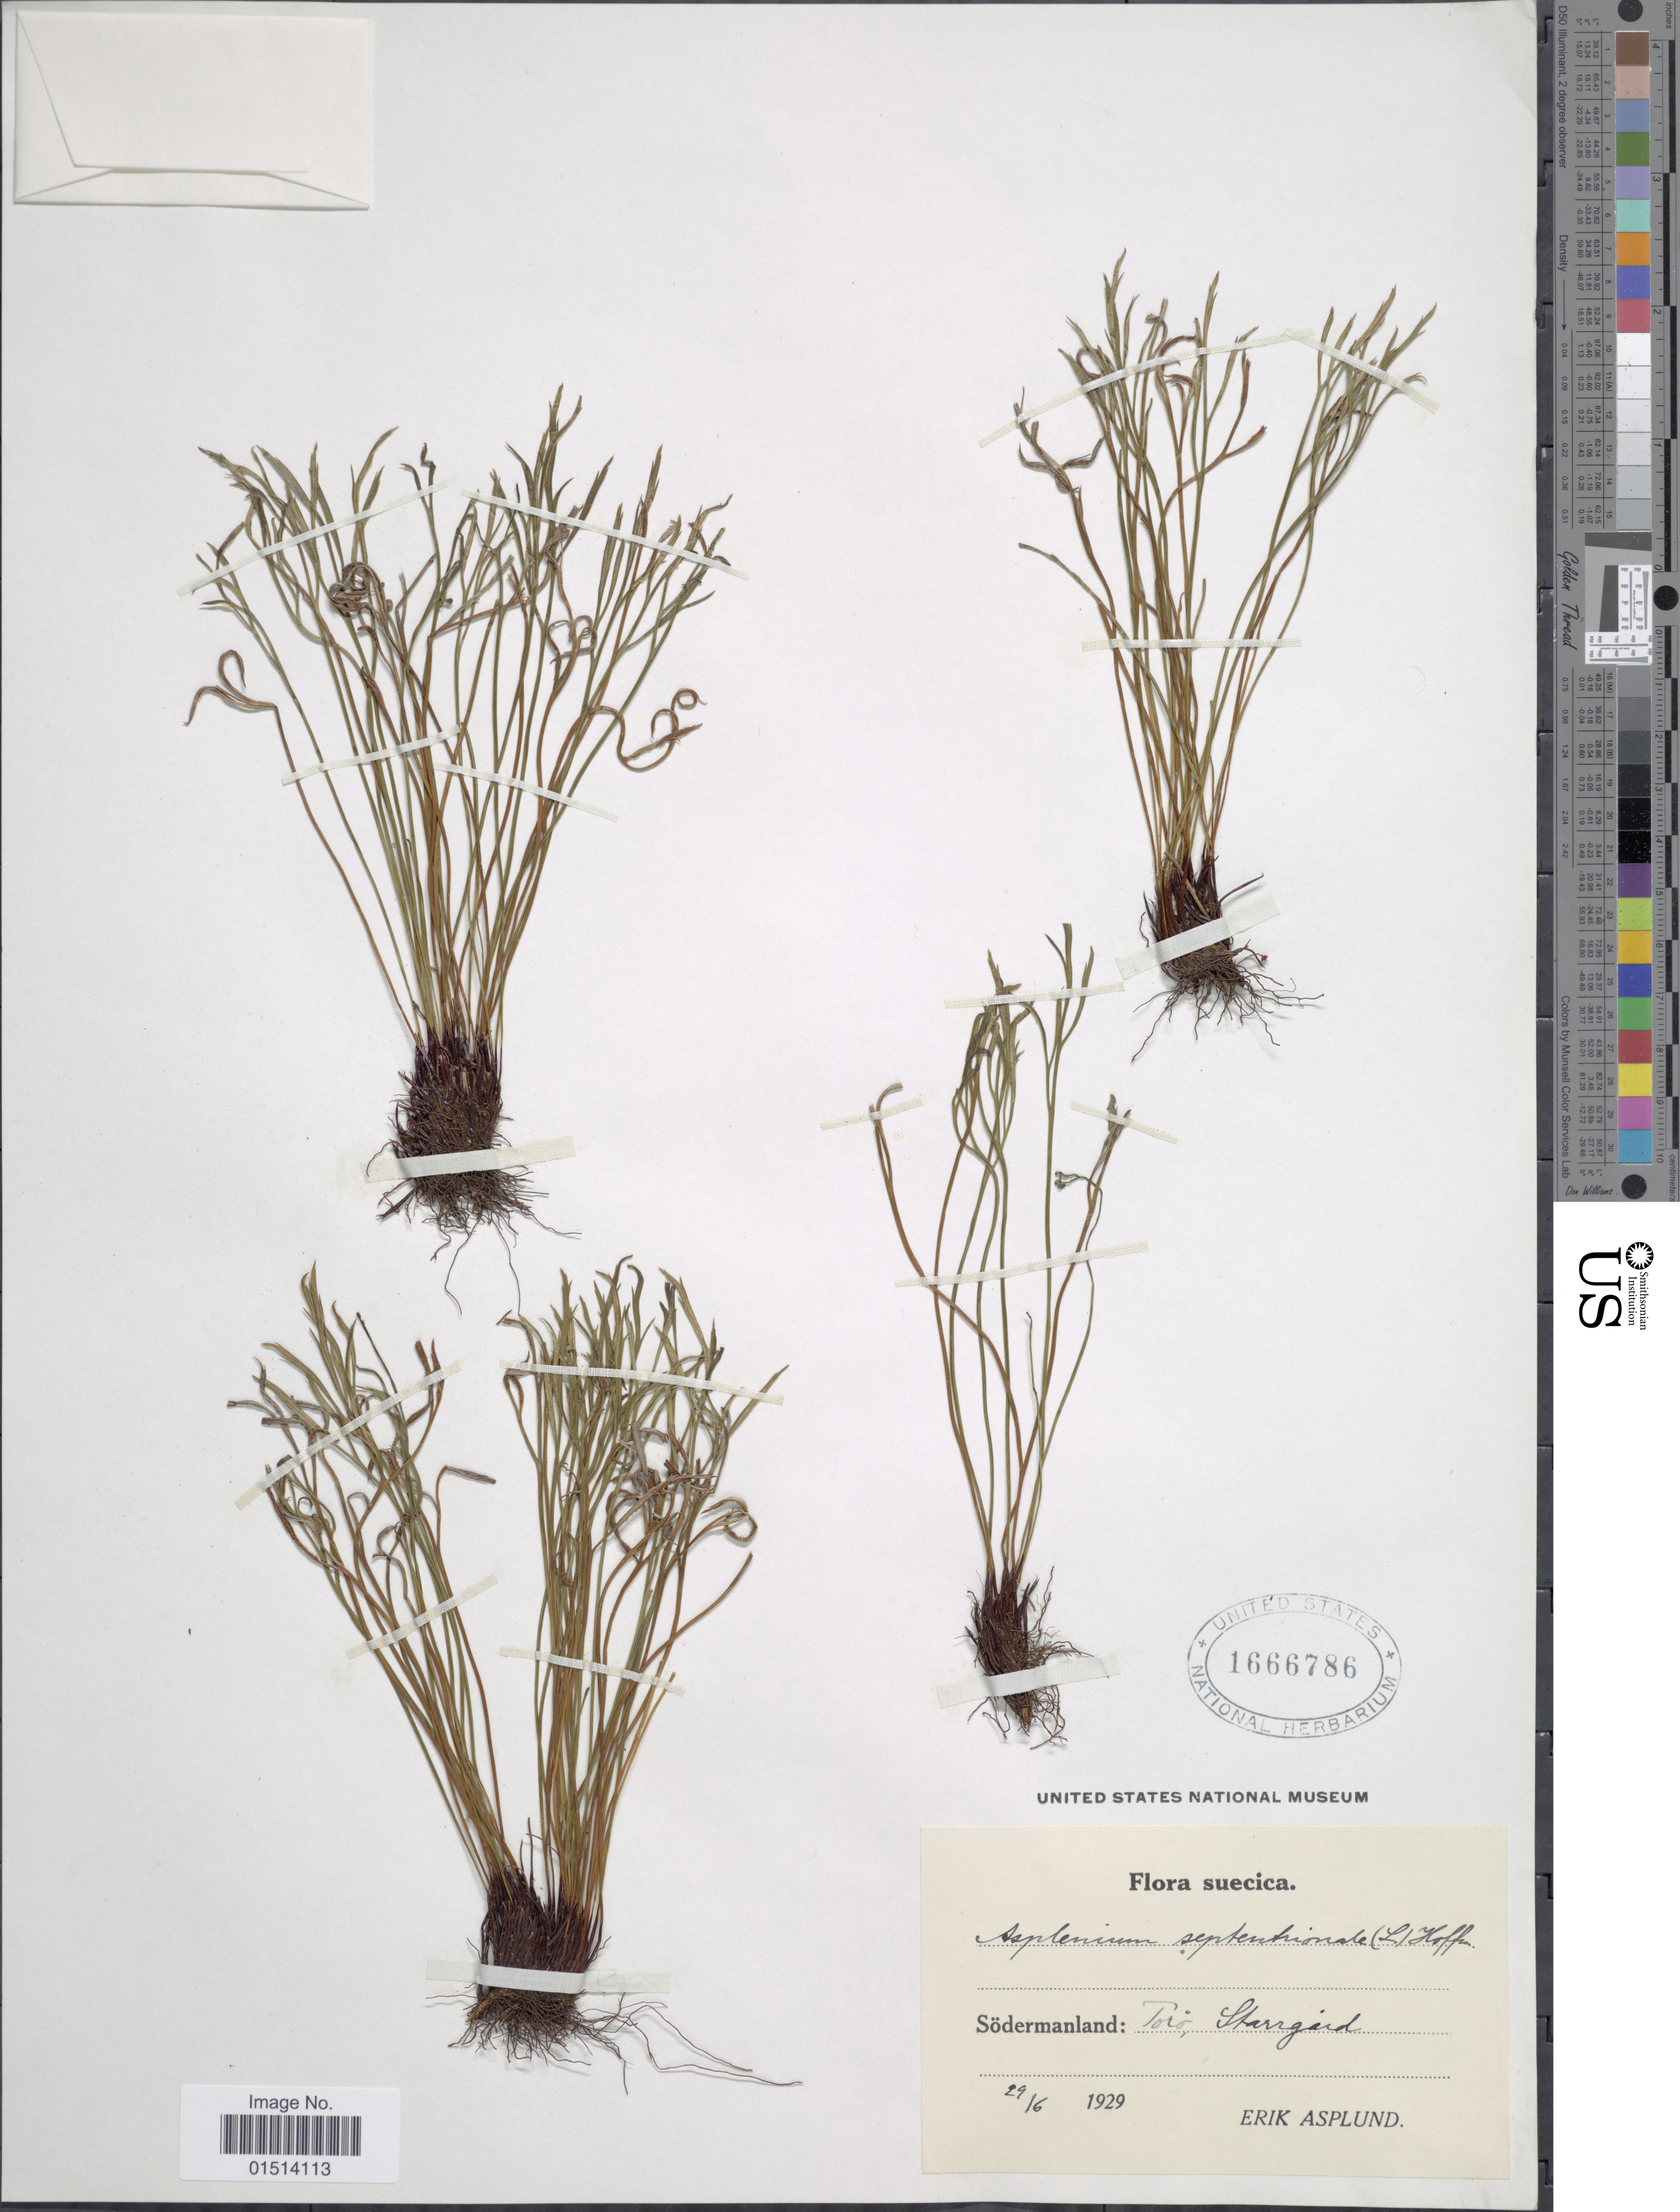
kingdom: Plantae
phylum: Tracheophyta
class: Polypodiopsida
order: Polypodiales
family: Aspleniaceae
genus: Asplenium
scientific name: Asplenium septentrionale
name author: (L.) Hoffm.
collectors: E. Asplund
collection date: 1929-06-29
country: Sweden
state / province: Sodermanland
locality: Suecica, Sodermanland: Toro, Starrgard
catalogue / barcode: US 1666786